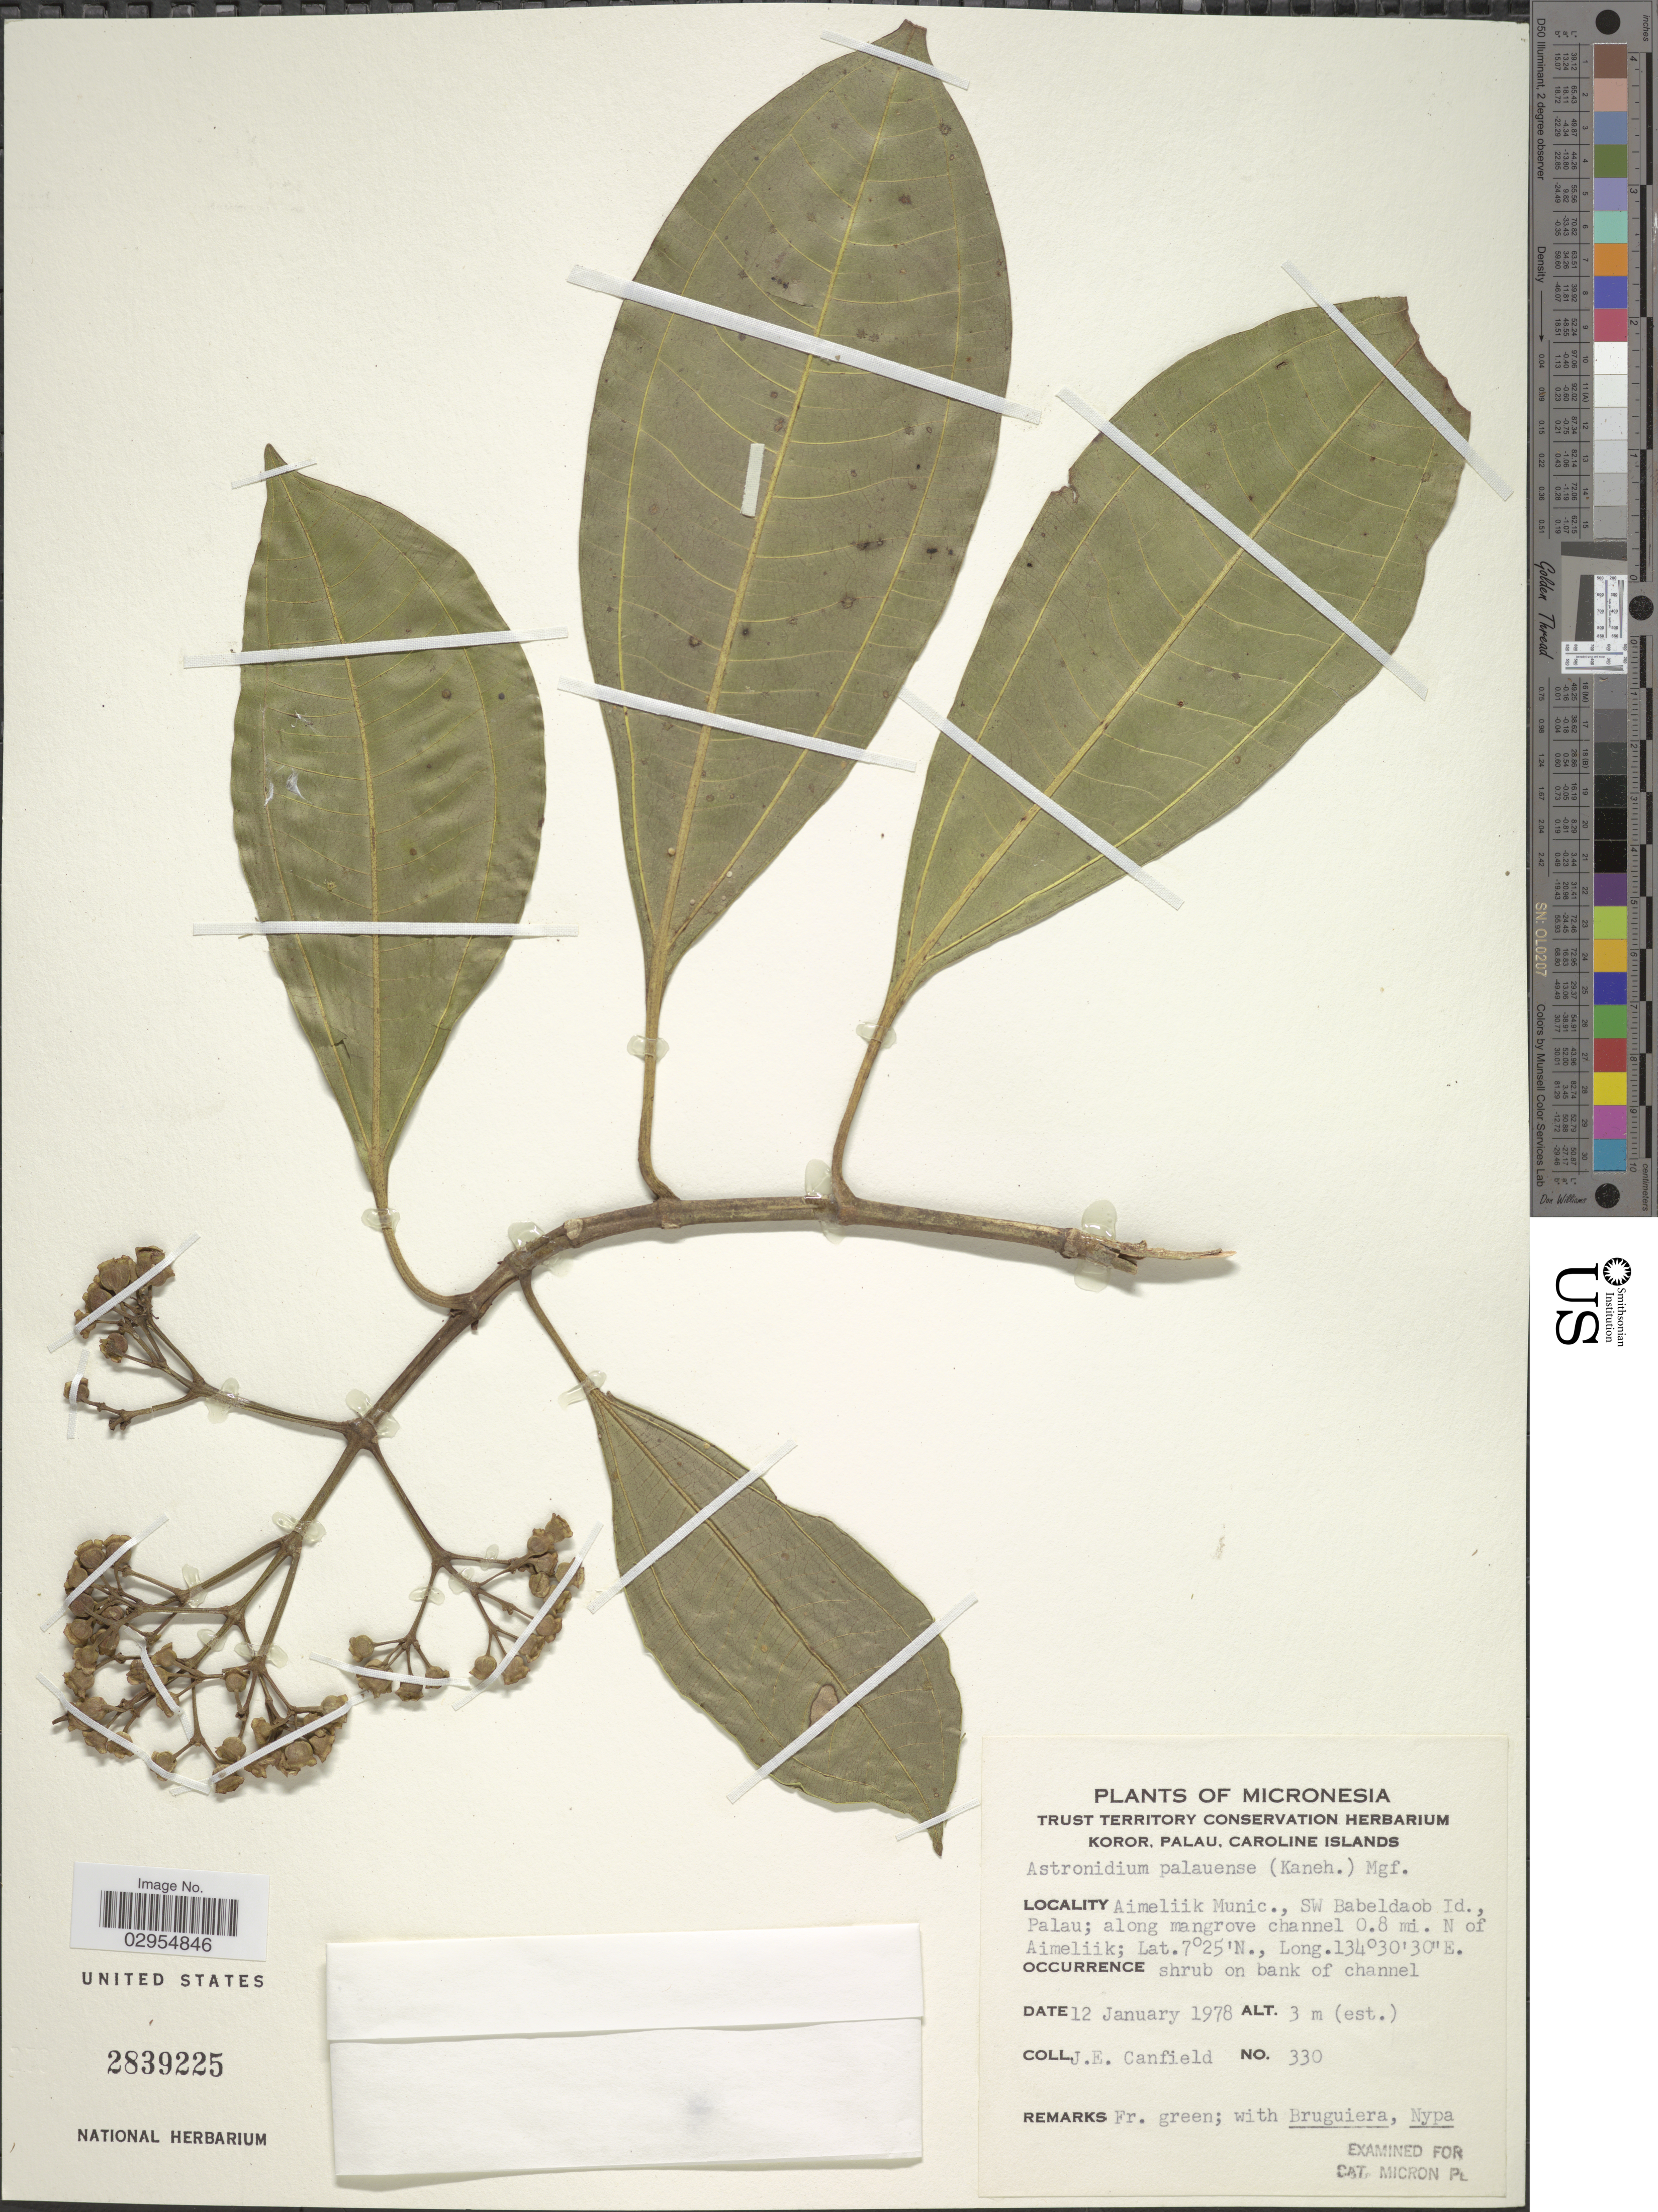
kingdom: Plantae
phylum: Tracheophyta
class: Magnoliopsida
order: Myrtales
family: Melastomataceae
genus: Astronidium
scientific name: Astronidium palauense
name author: (Kaneh.) Markgr.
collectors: J. E. Canfield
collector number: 330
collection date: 1978-01-12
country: Palau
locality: Micronesia. Aimeliik Munic., SW Babeldaob ID., Palau; along mangrove channel 0.8 mi. N of Aimeliik.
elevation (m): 3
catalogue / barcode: US 2839225